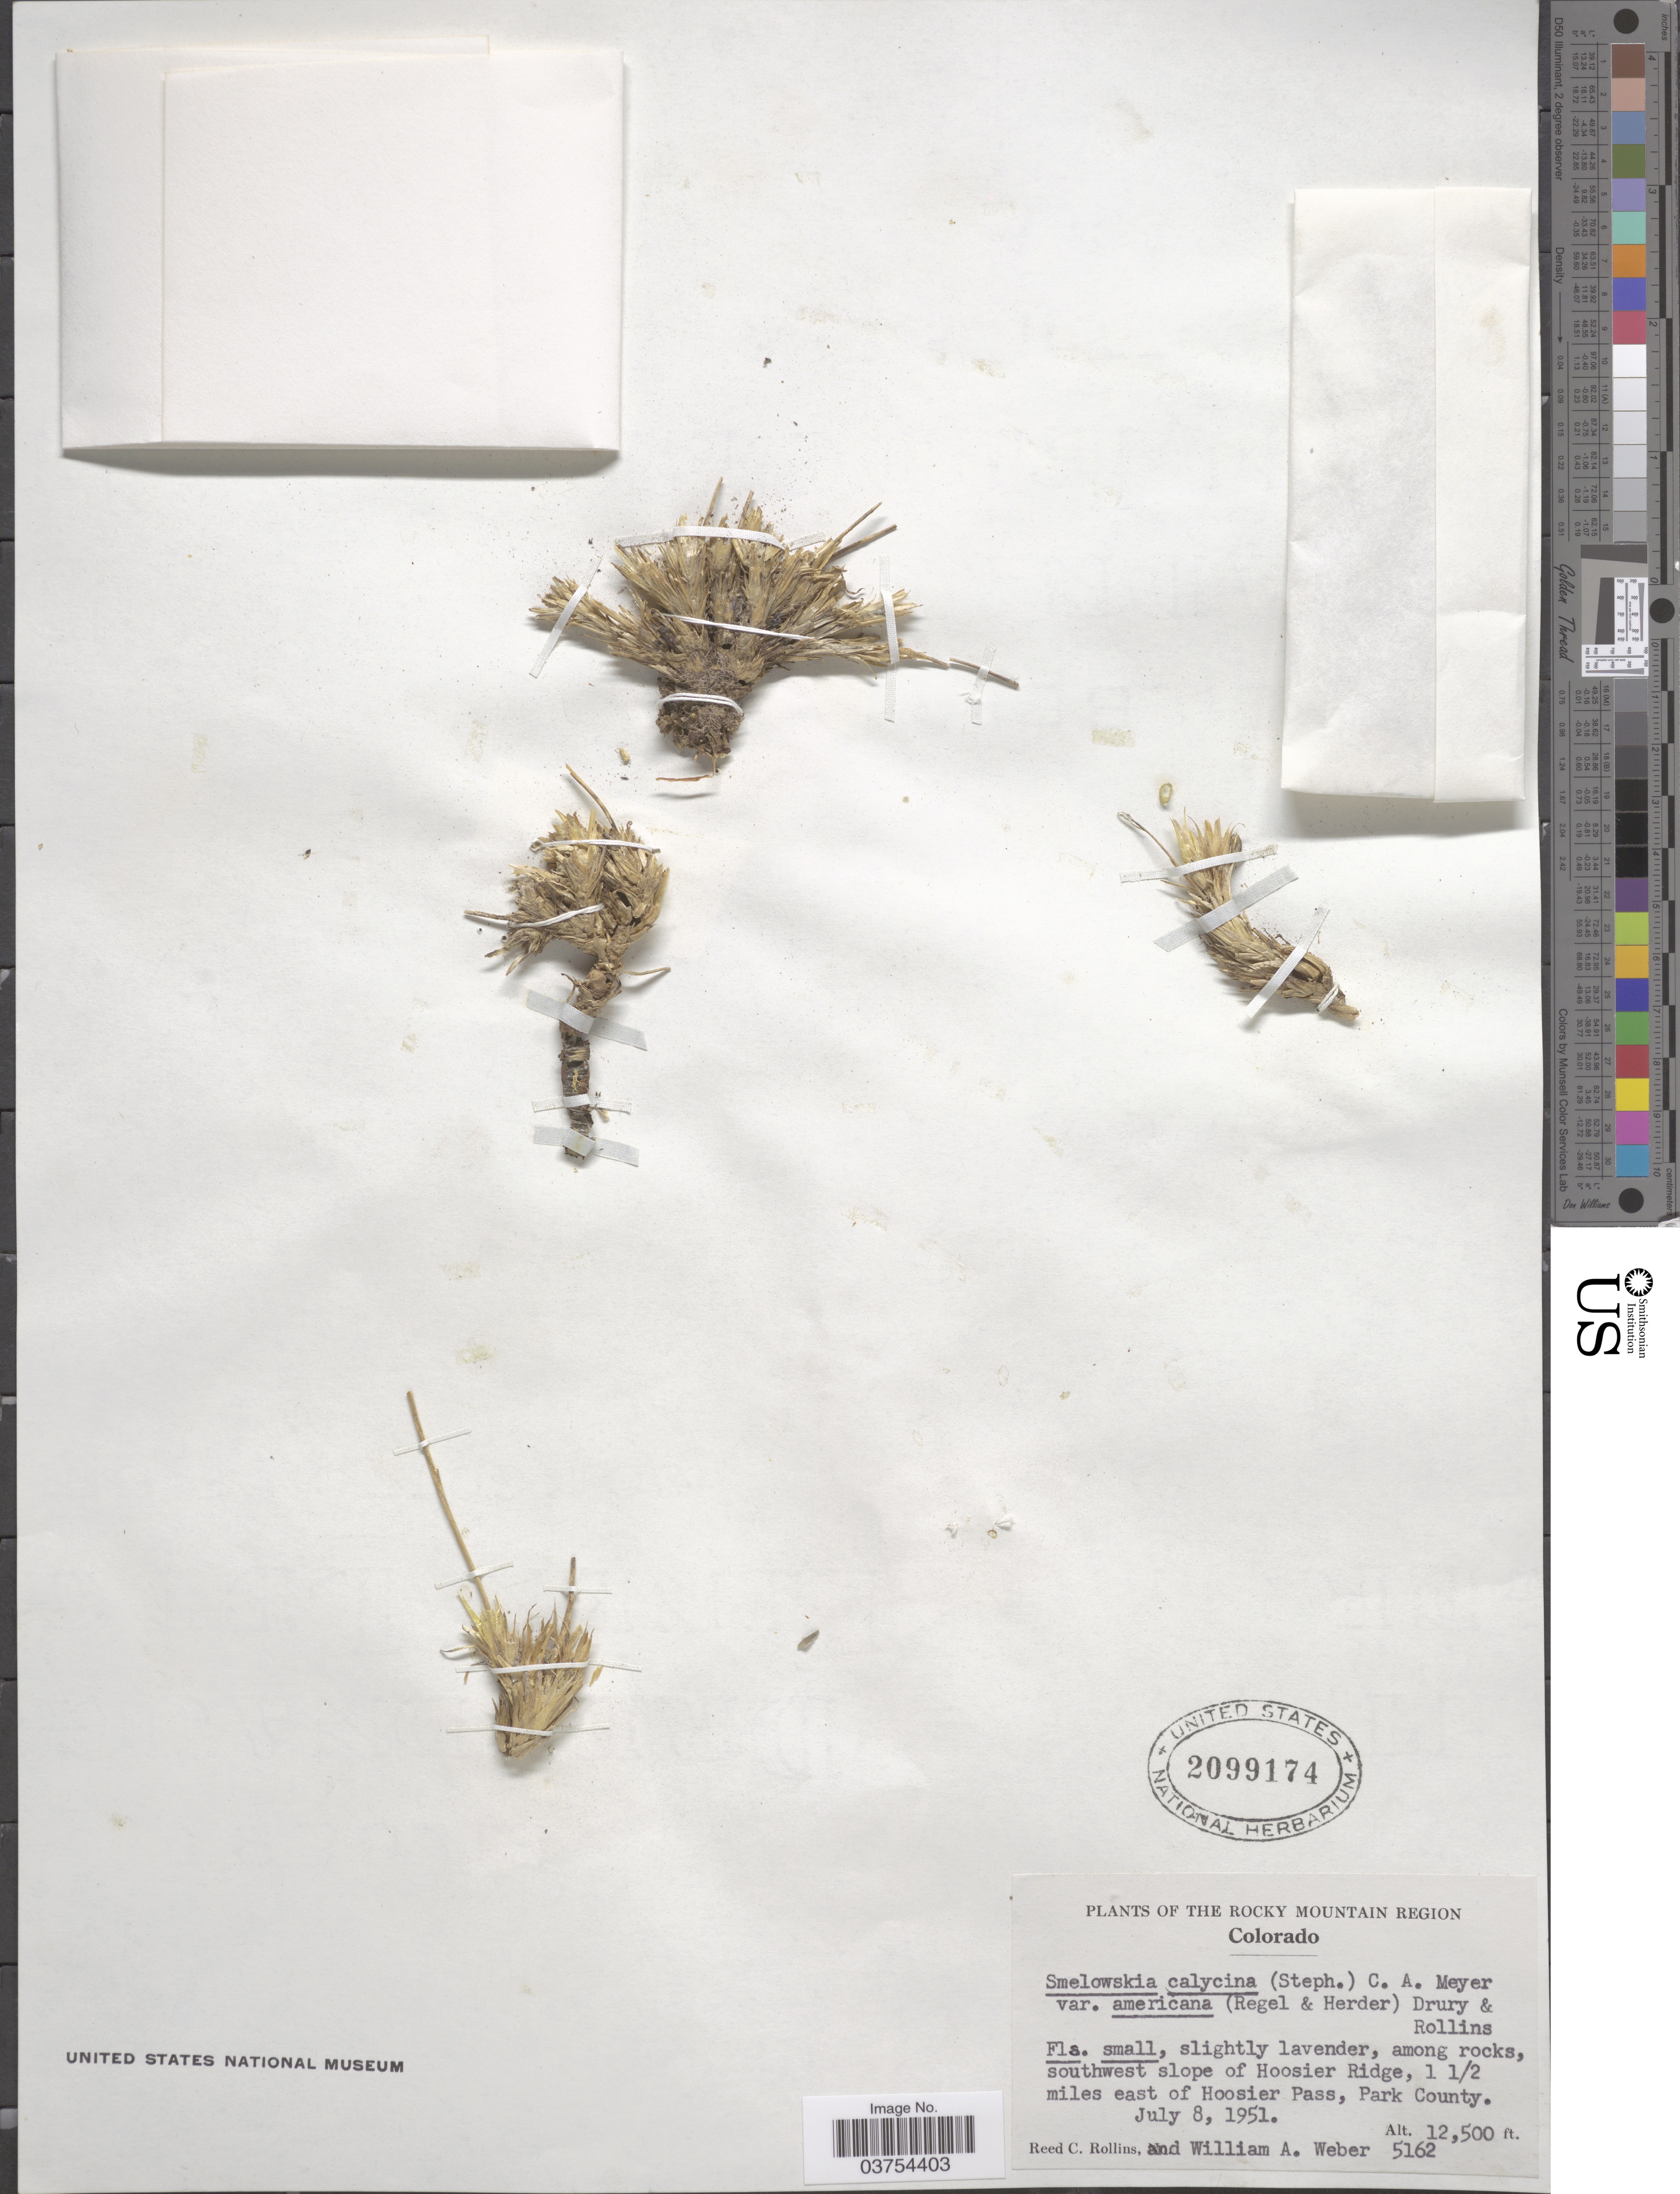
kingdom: Plantae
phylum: Tracheophyta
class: Magnoliopsida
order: Brassicales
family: Brassicaceae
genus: Smelowskia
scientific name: Smelowskia calycina var. americana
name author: (Regel & Herder) W.H.Drury & Rollins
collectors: R. C. Rollins & W. A. Weber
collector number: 5162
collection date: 1951-07-08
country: United States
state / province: Colorado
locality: The Rocky Mountain Region. Southwest slope of Hoosier Ridge, 1½ miles east of Hoosier Pass, Park County.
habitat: among rocks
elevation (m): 3810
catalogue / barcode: US 2099174